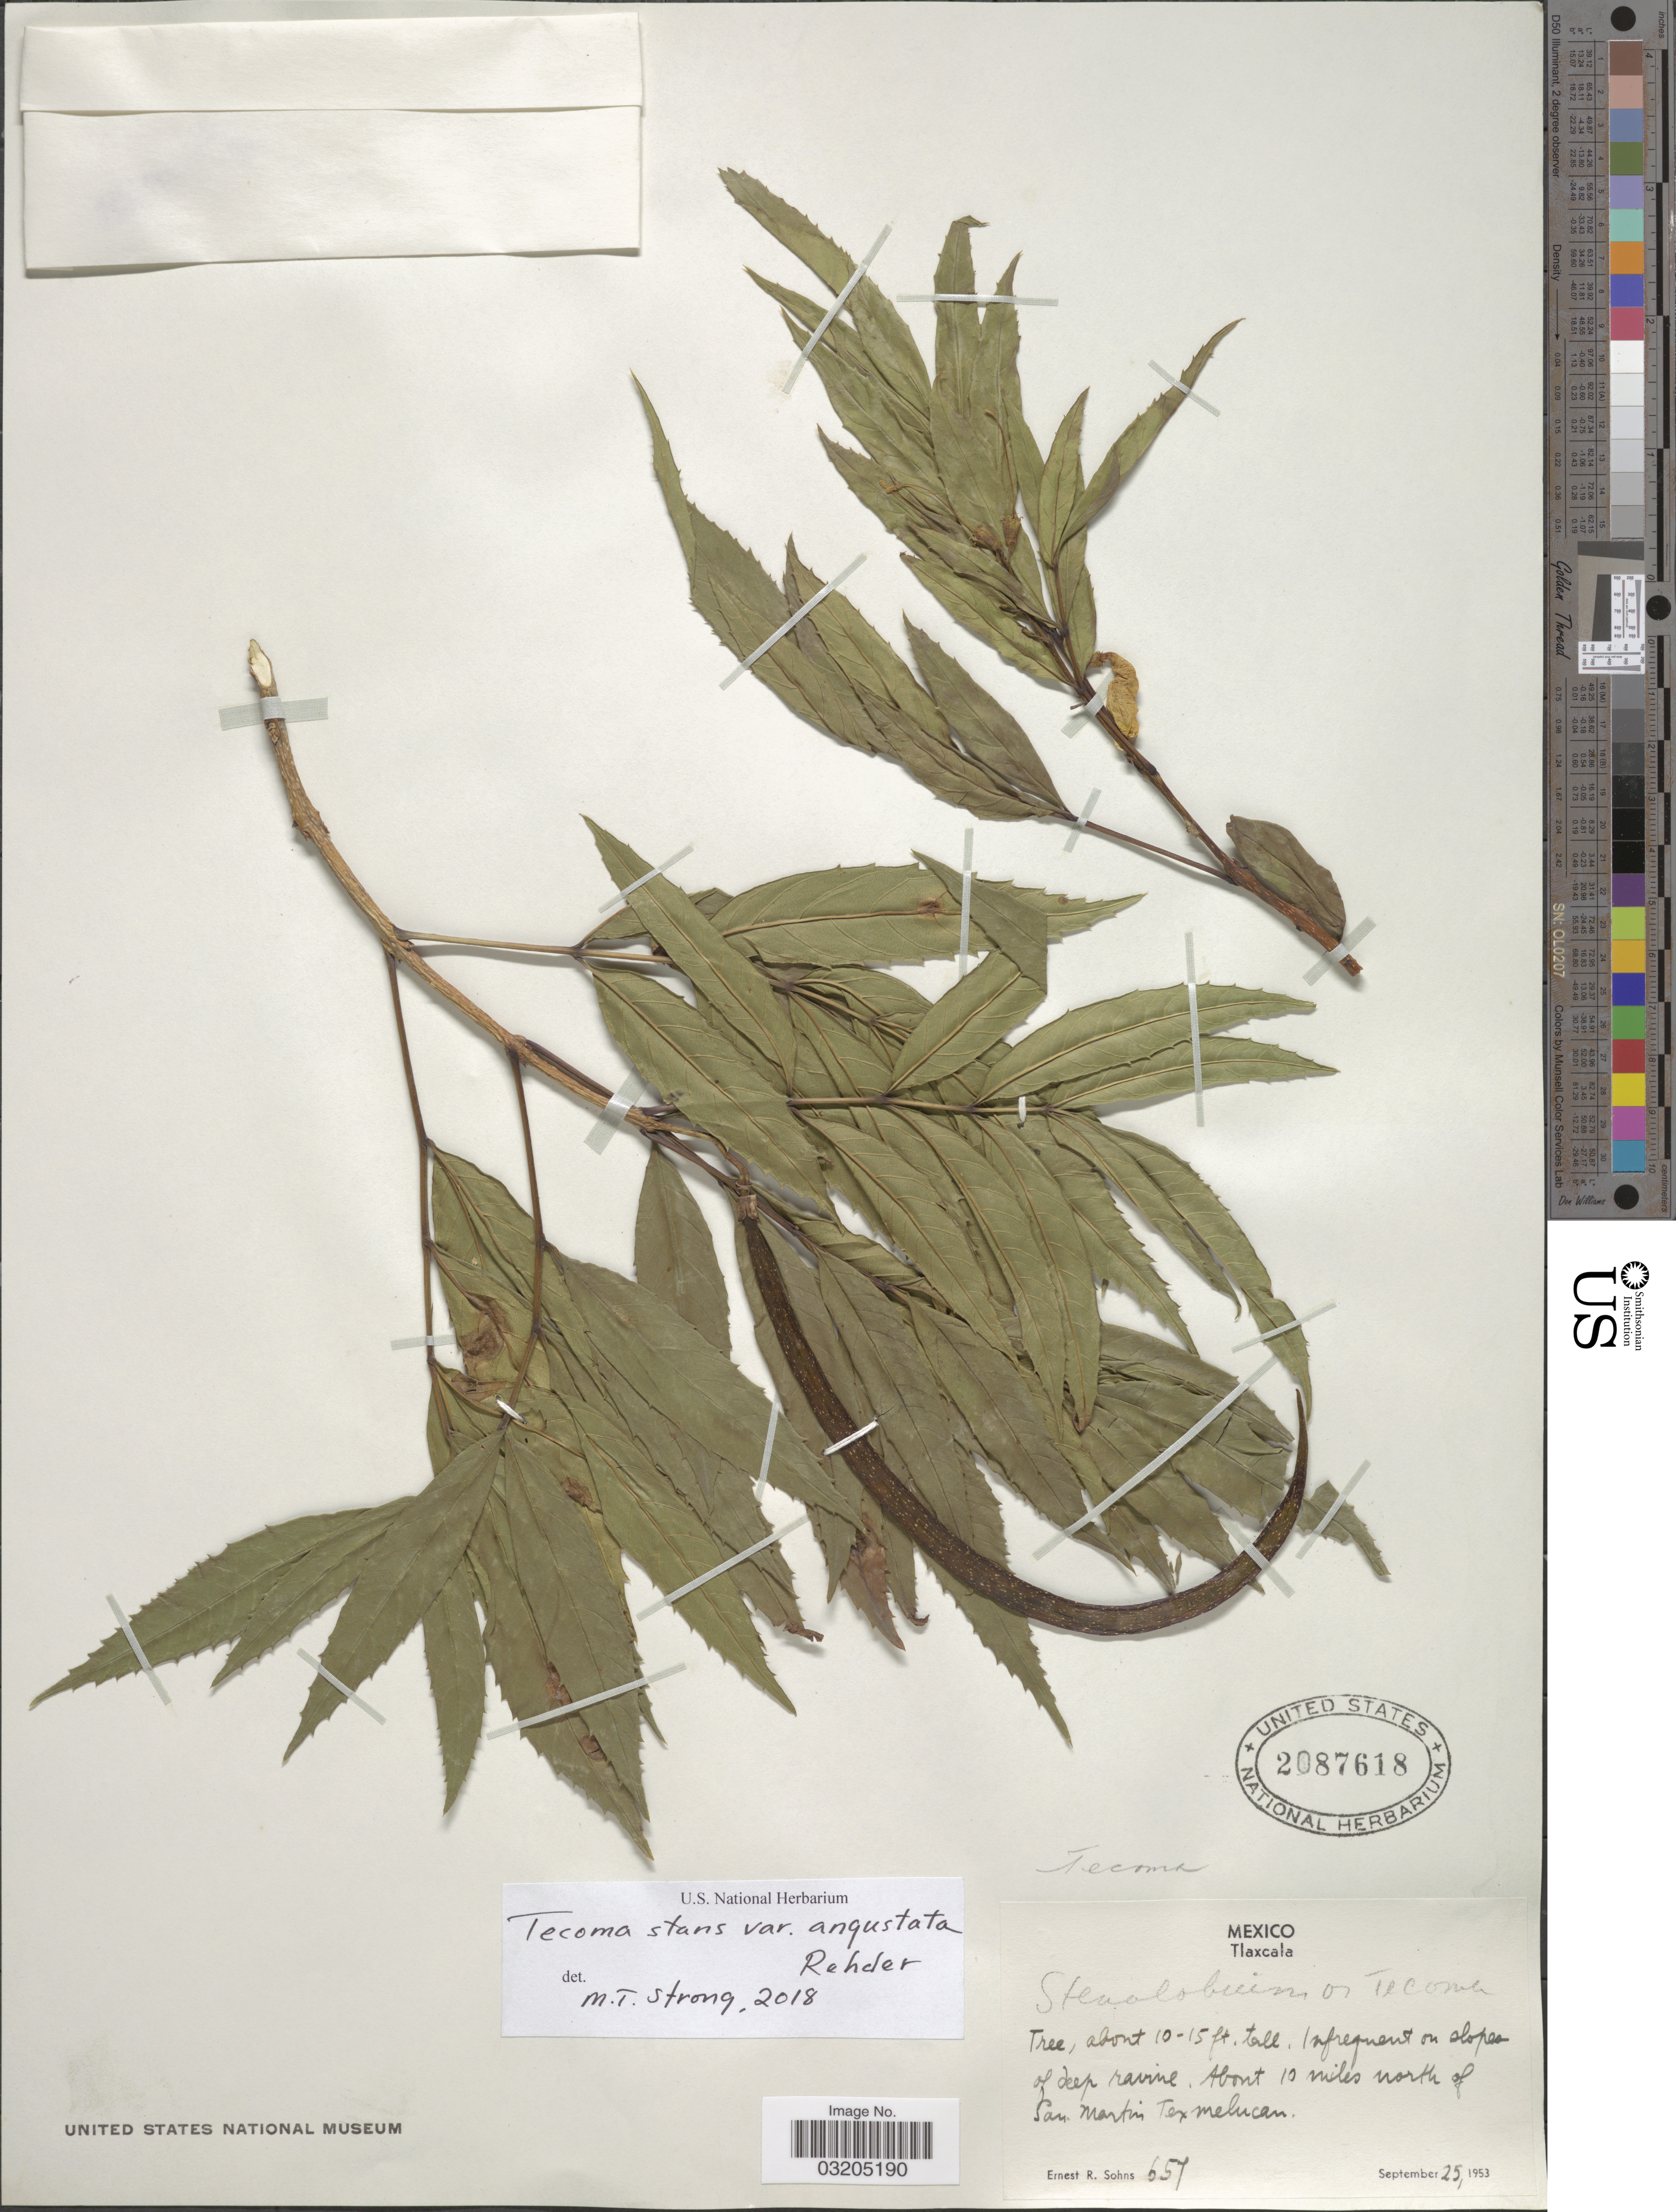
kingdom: Plantae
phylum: Tracheophyta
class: Magnoliopsida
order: Lamiales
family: Bignoniaceae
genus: Tecoma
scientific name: Tecoma stans var. angustata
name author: Rehder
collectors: E. R. Sohns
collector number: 657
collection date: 1953-09-25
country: Mexico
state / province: Tlaxcala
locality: About 10 miles north of San Martin Texmelucan.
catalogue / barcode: US 2087618